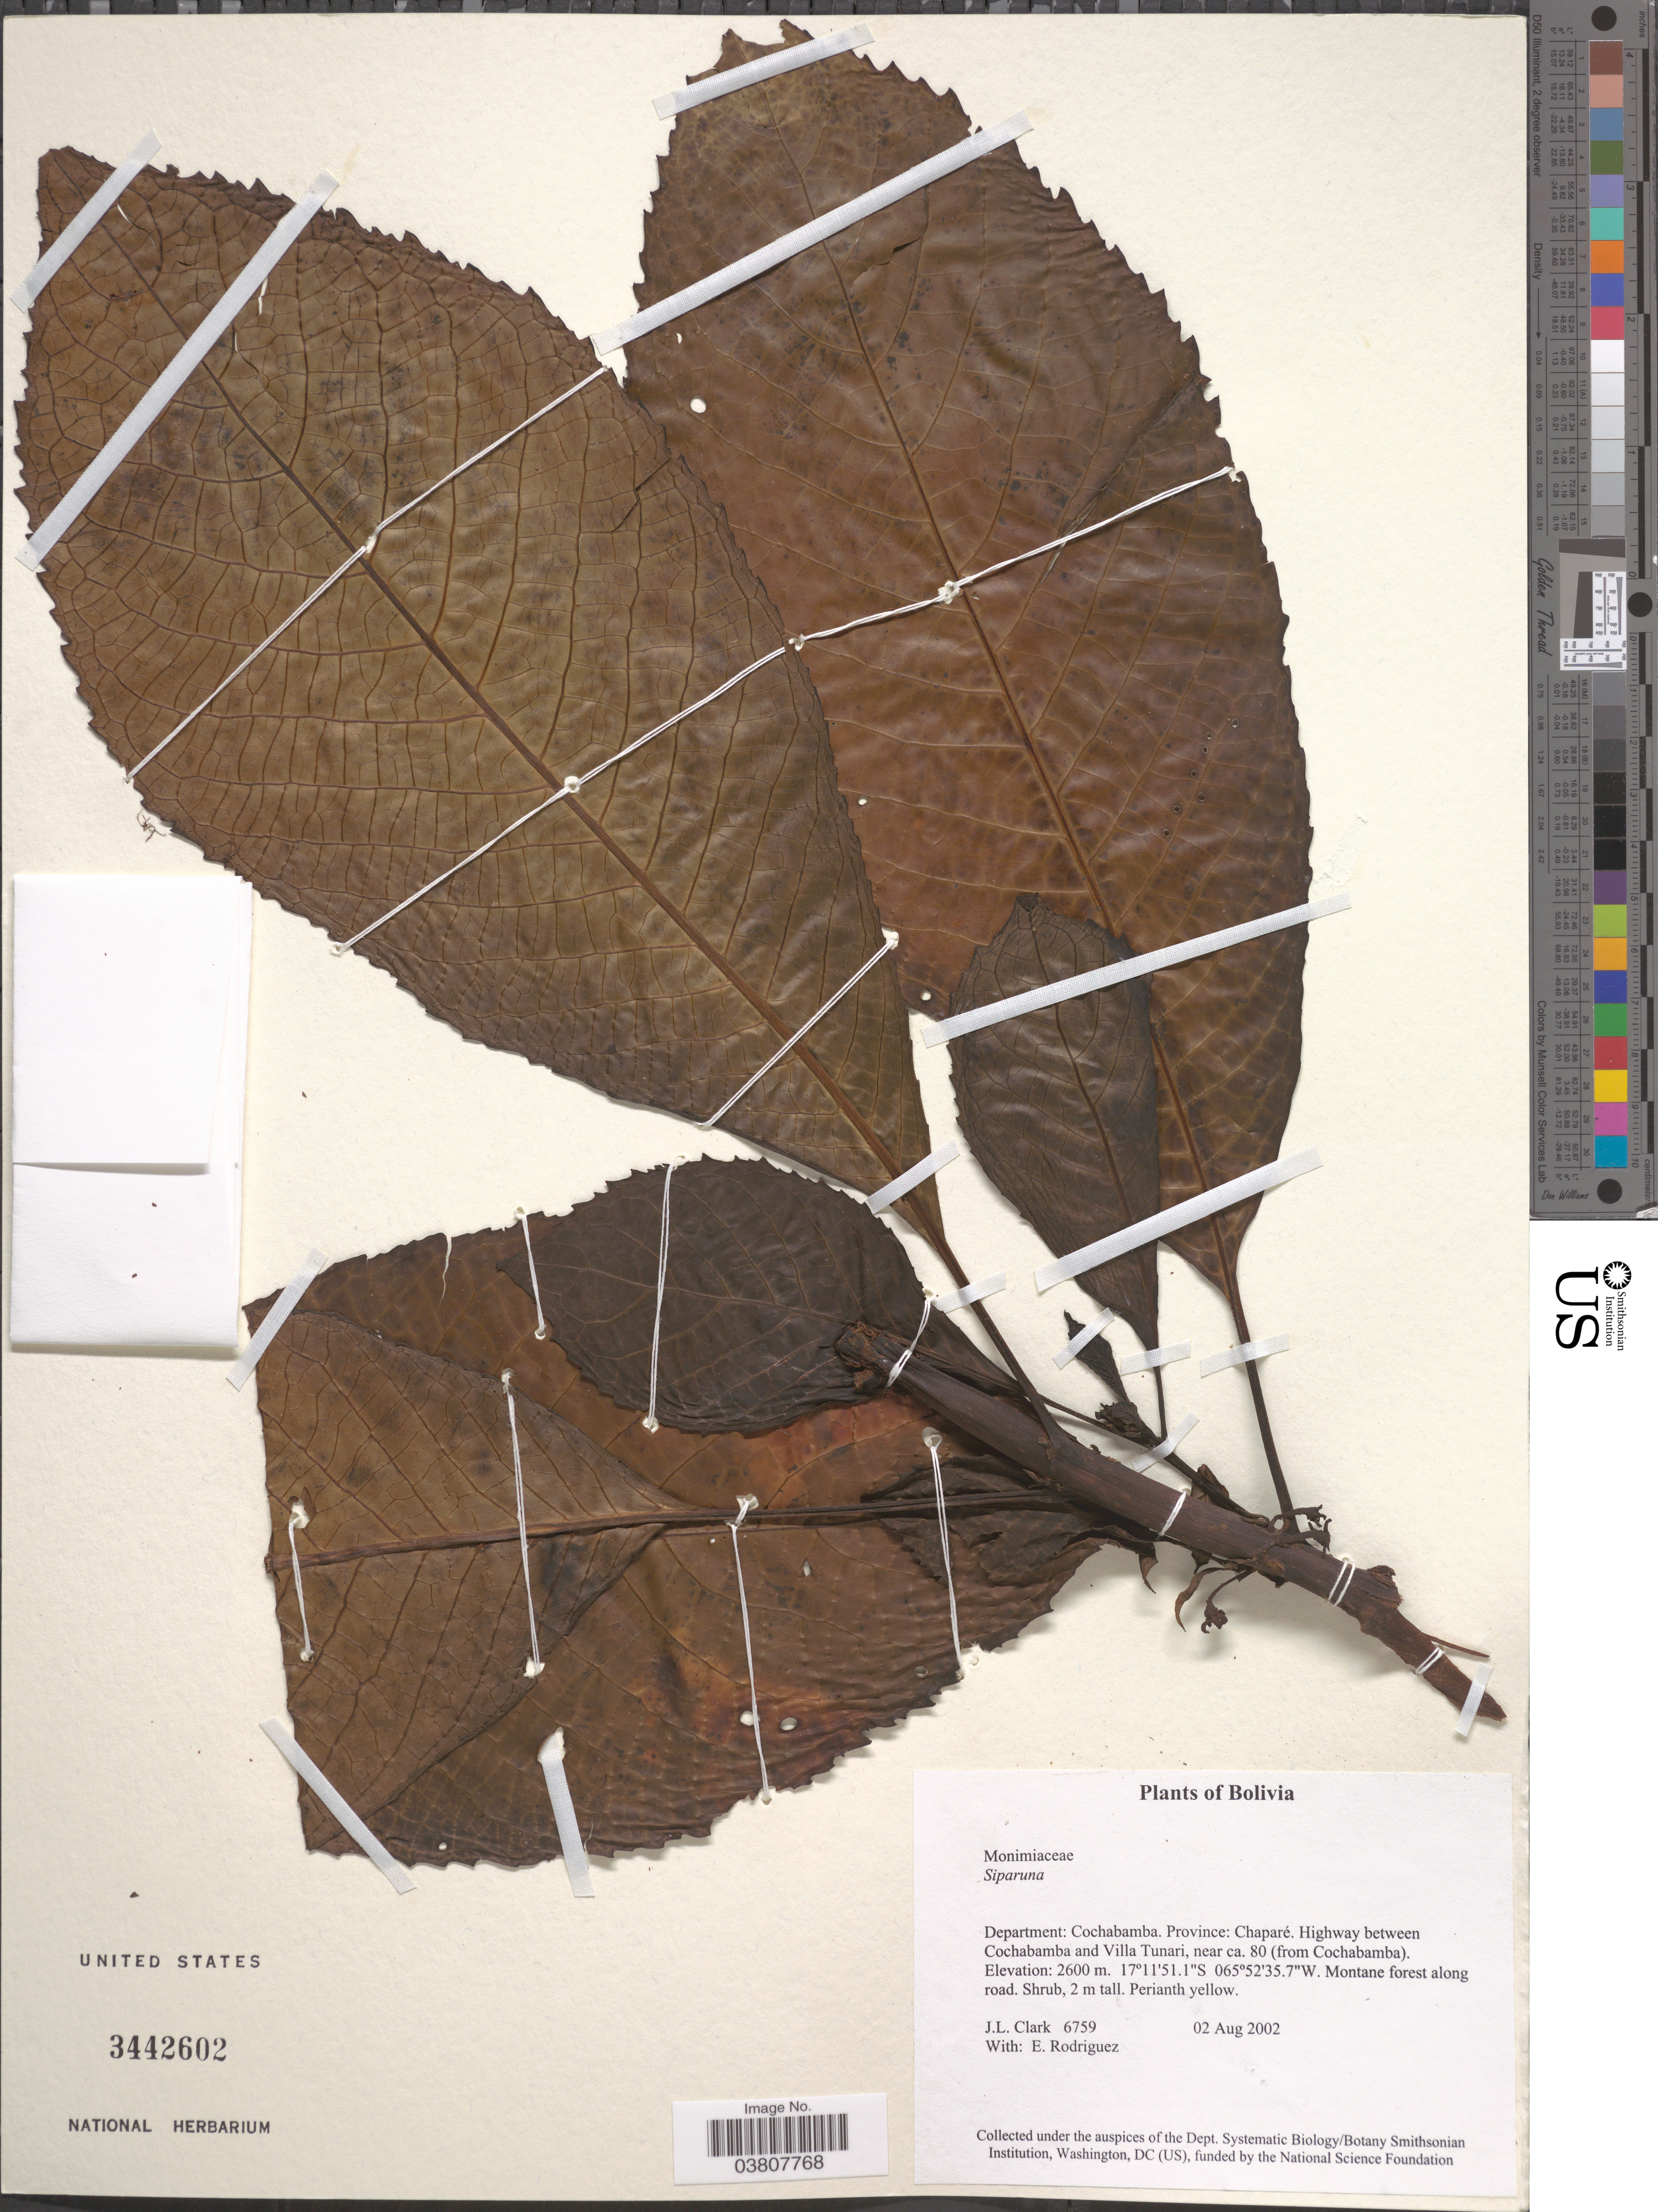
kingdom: Plantae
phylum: Tracheophyta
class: Magnoliopsida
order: Laurales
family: Siparunaceae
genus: Siparuna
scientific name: Siparuna sp.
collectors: J. L. Clark & E. Rodriguez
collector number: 6759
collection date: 2002-08-02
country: Bolivia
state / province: Cochabamba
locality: Department: Cochabamba. Province: Chaparé. Highway between Cochabamba and Villa Tunari, near ca. 80 (from Cochabamba).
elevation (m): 2600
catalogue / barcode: US 3442602